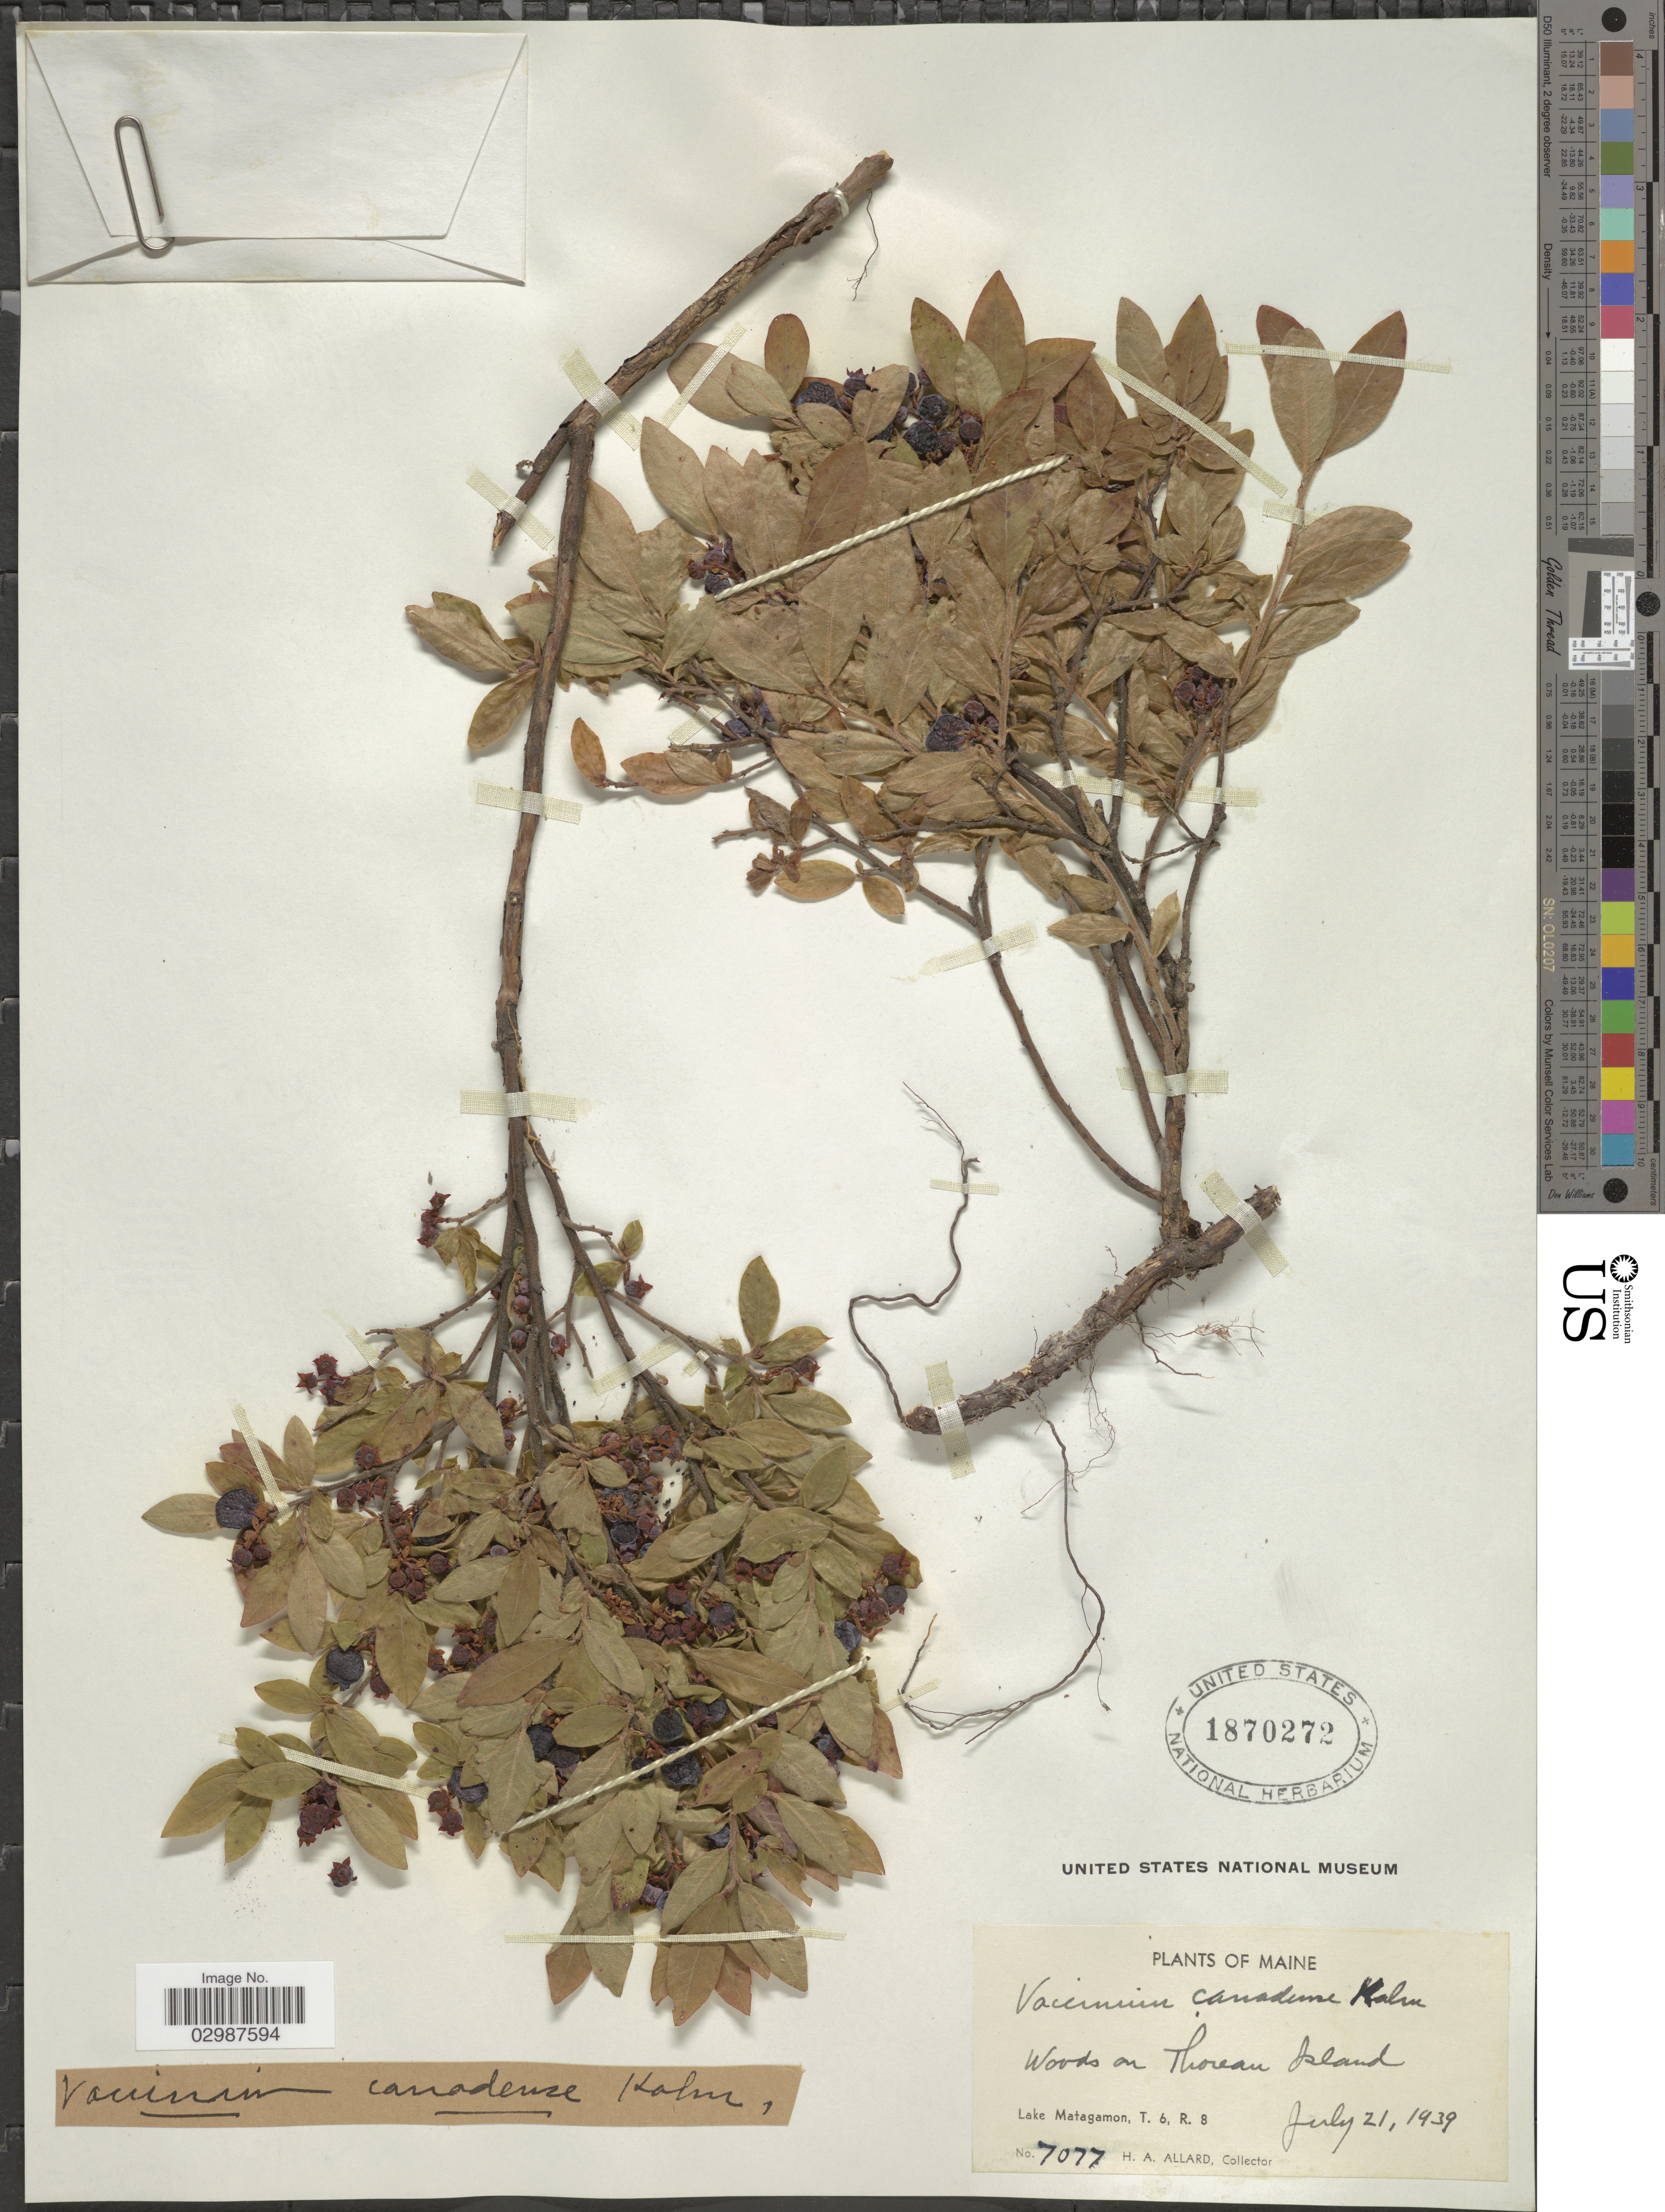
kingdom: Plantae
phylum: Tracheophyta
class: Magnoliopsida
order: Ericales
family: Ericaceae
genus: Vaccinium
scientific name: Vaccinium canadense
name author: Kalm ex Richardson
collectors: H. A. Allard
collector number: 7077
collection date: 1939-07-21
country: United States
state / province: Maine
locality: Woods on Thoreau Island. Lake Matagamon, R. 6, R. 8.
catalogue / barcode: US 1870272